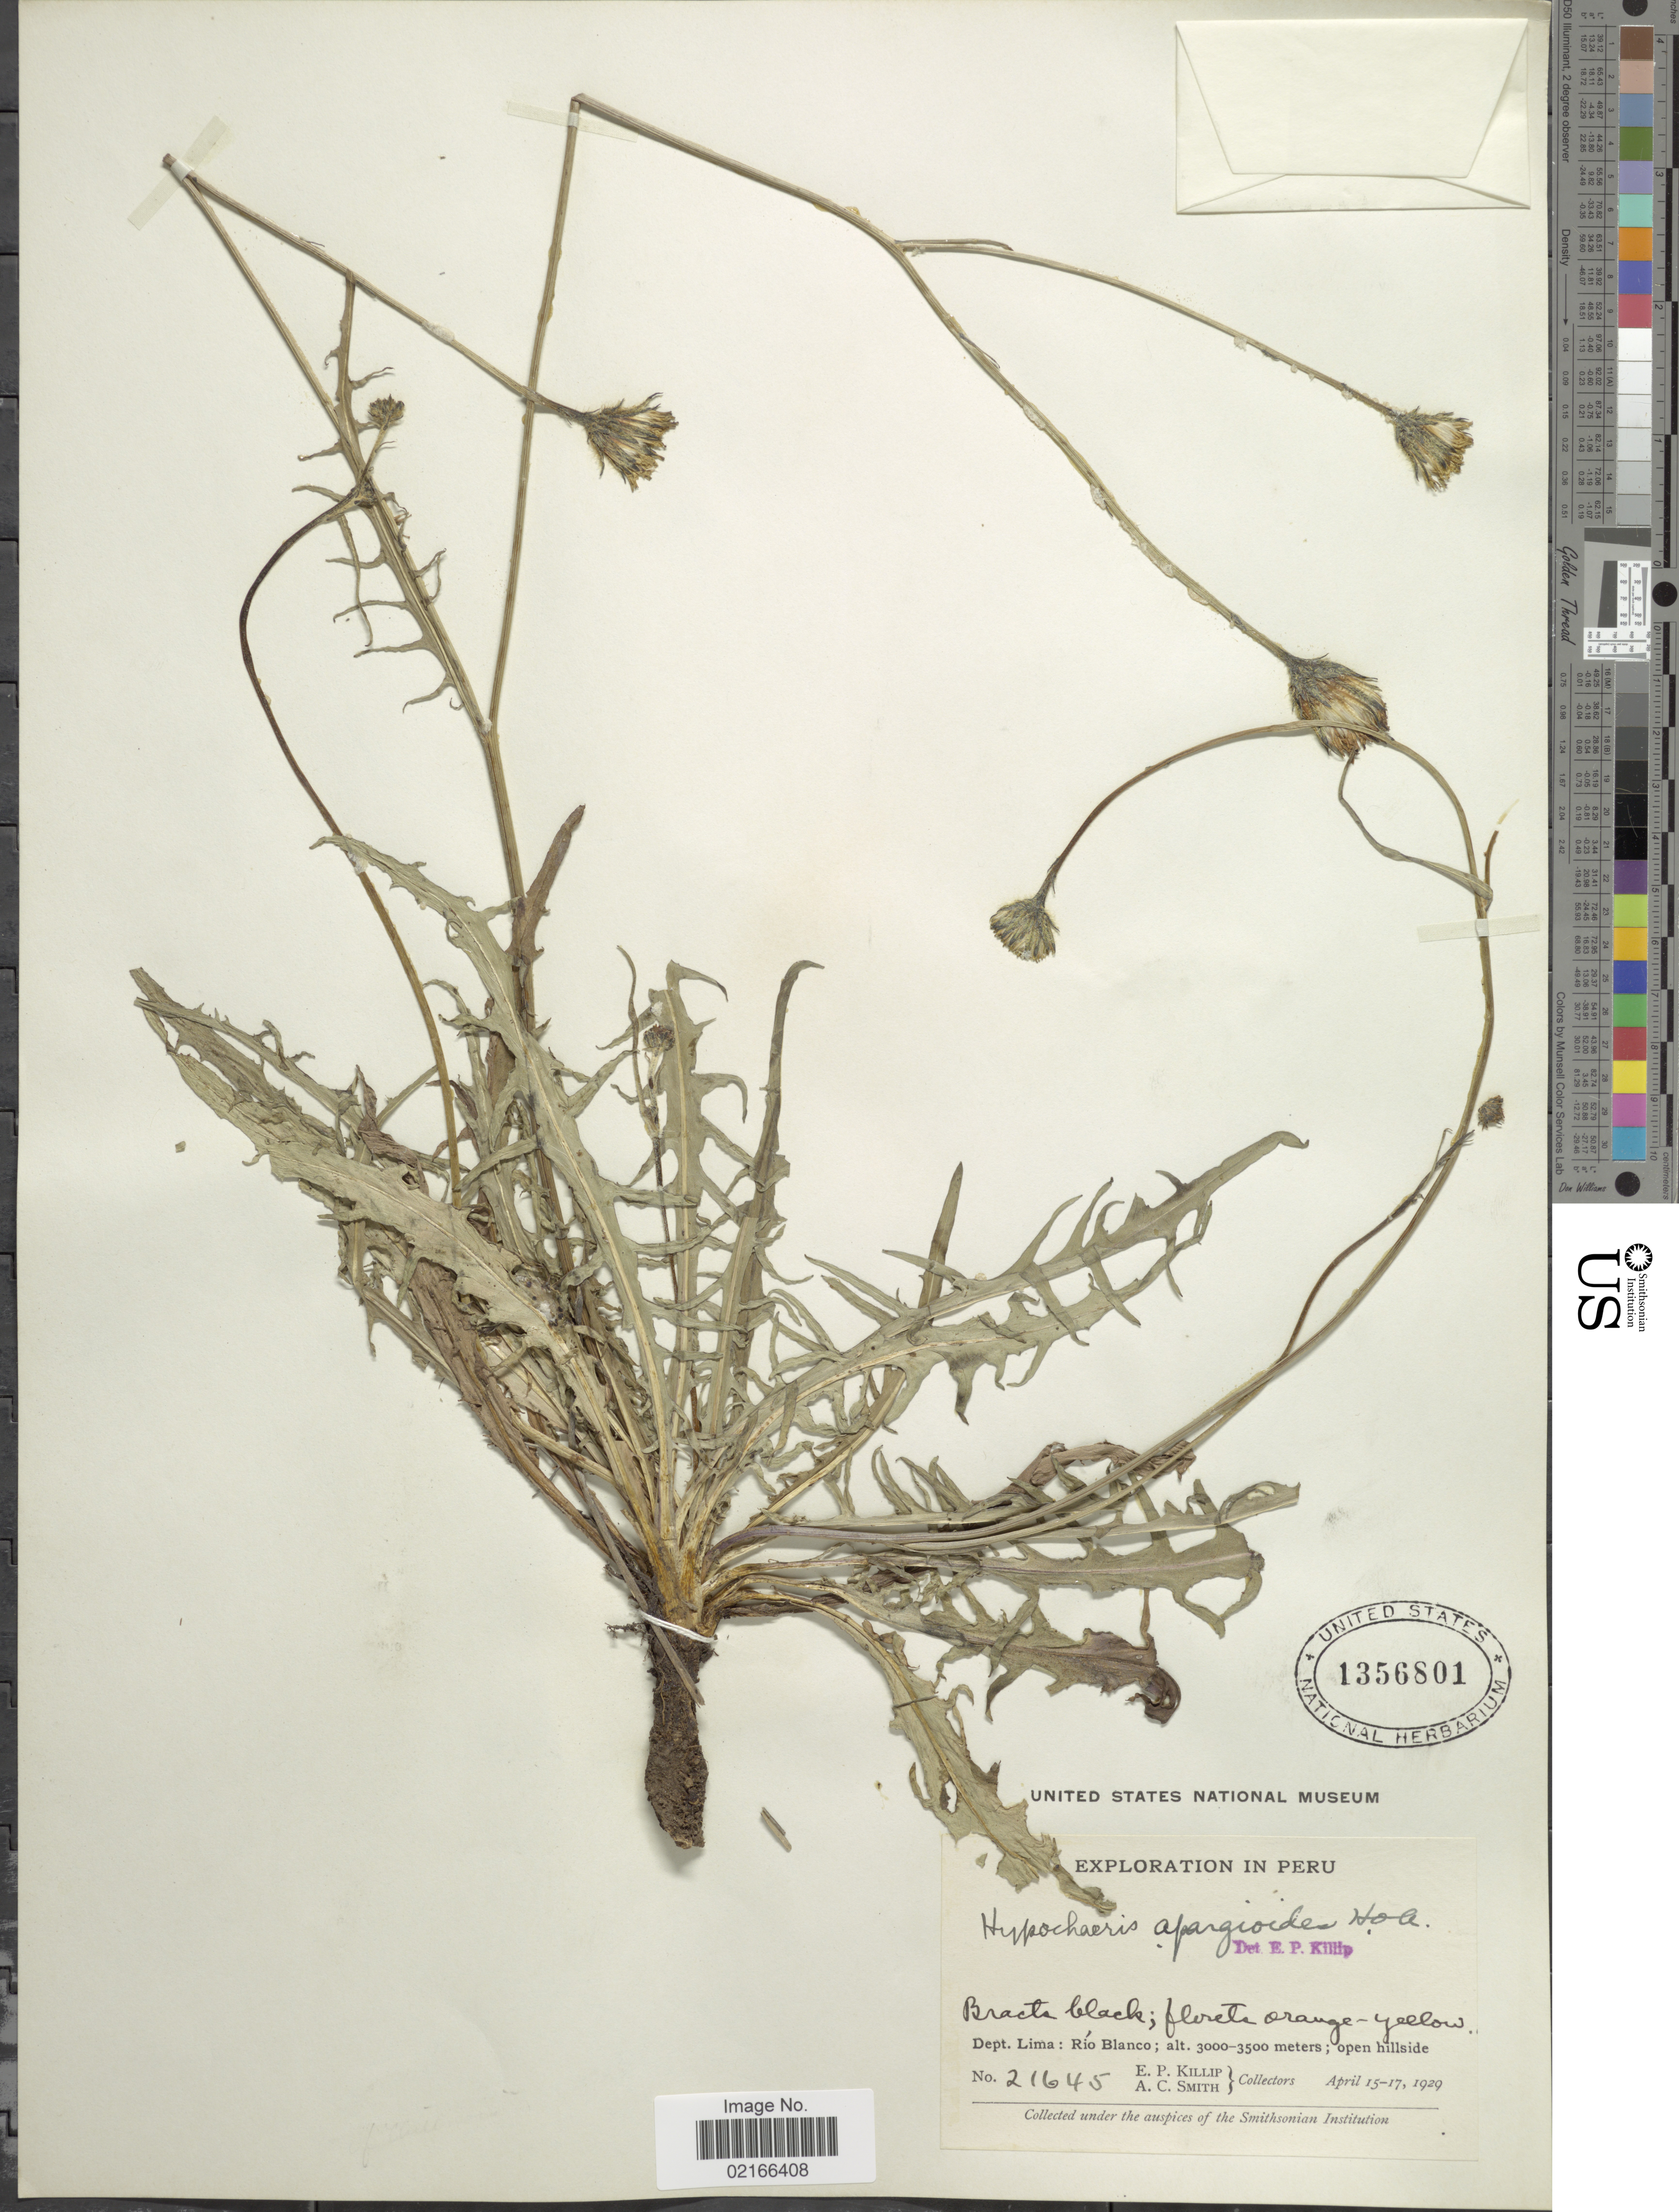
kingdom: Plantae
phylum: Tracheophyta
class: Magnoliopsida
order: Asterales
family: Asteraceae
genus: Hypochaeris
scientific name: Hypochaeris apargioides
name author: Hook. & Arn.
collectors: E. P. Killip & A. C. Smith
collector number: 21645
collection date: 1929-04-15/1929-04-17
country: Peru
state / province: Lima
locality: Río Blanco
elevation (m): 3000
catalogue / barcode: US 1356801